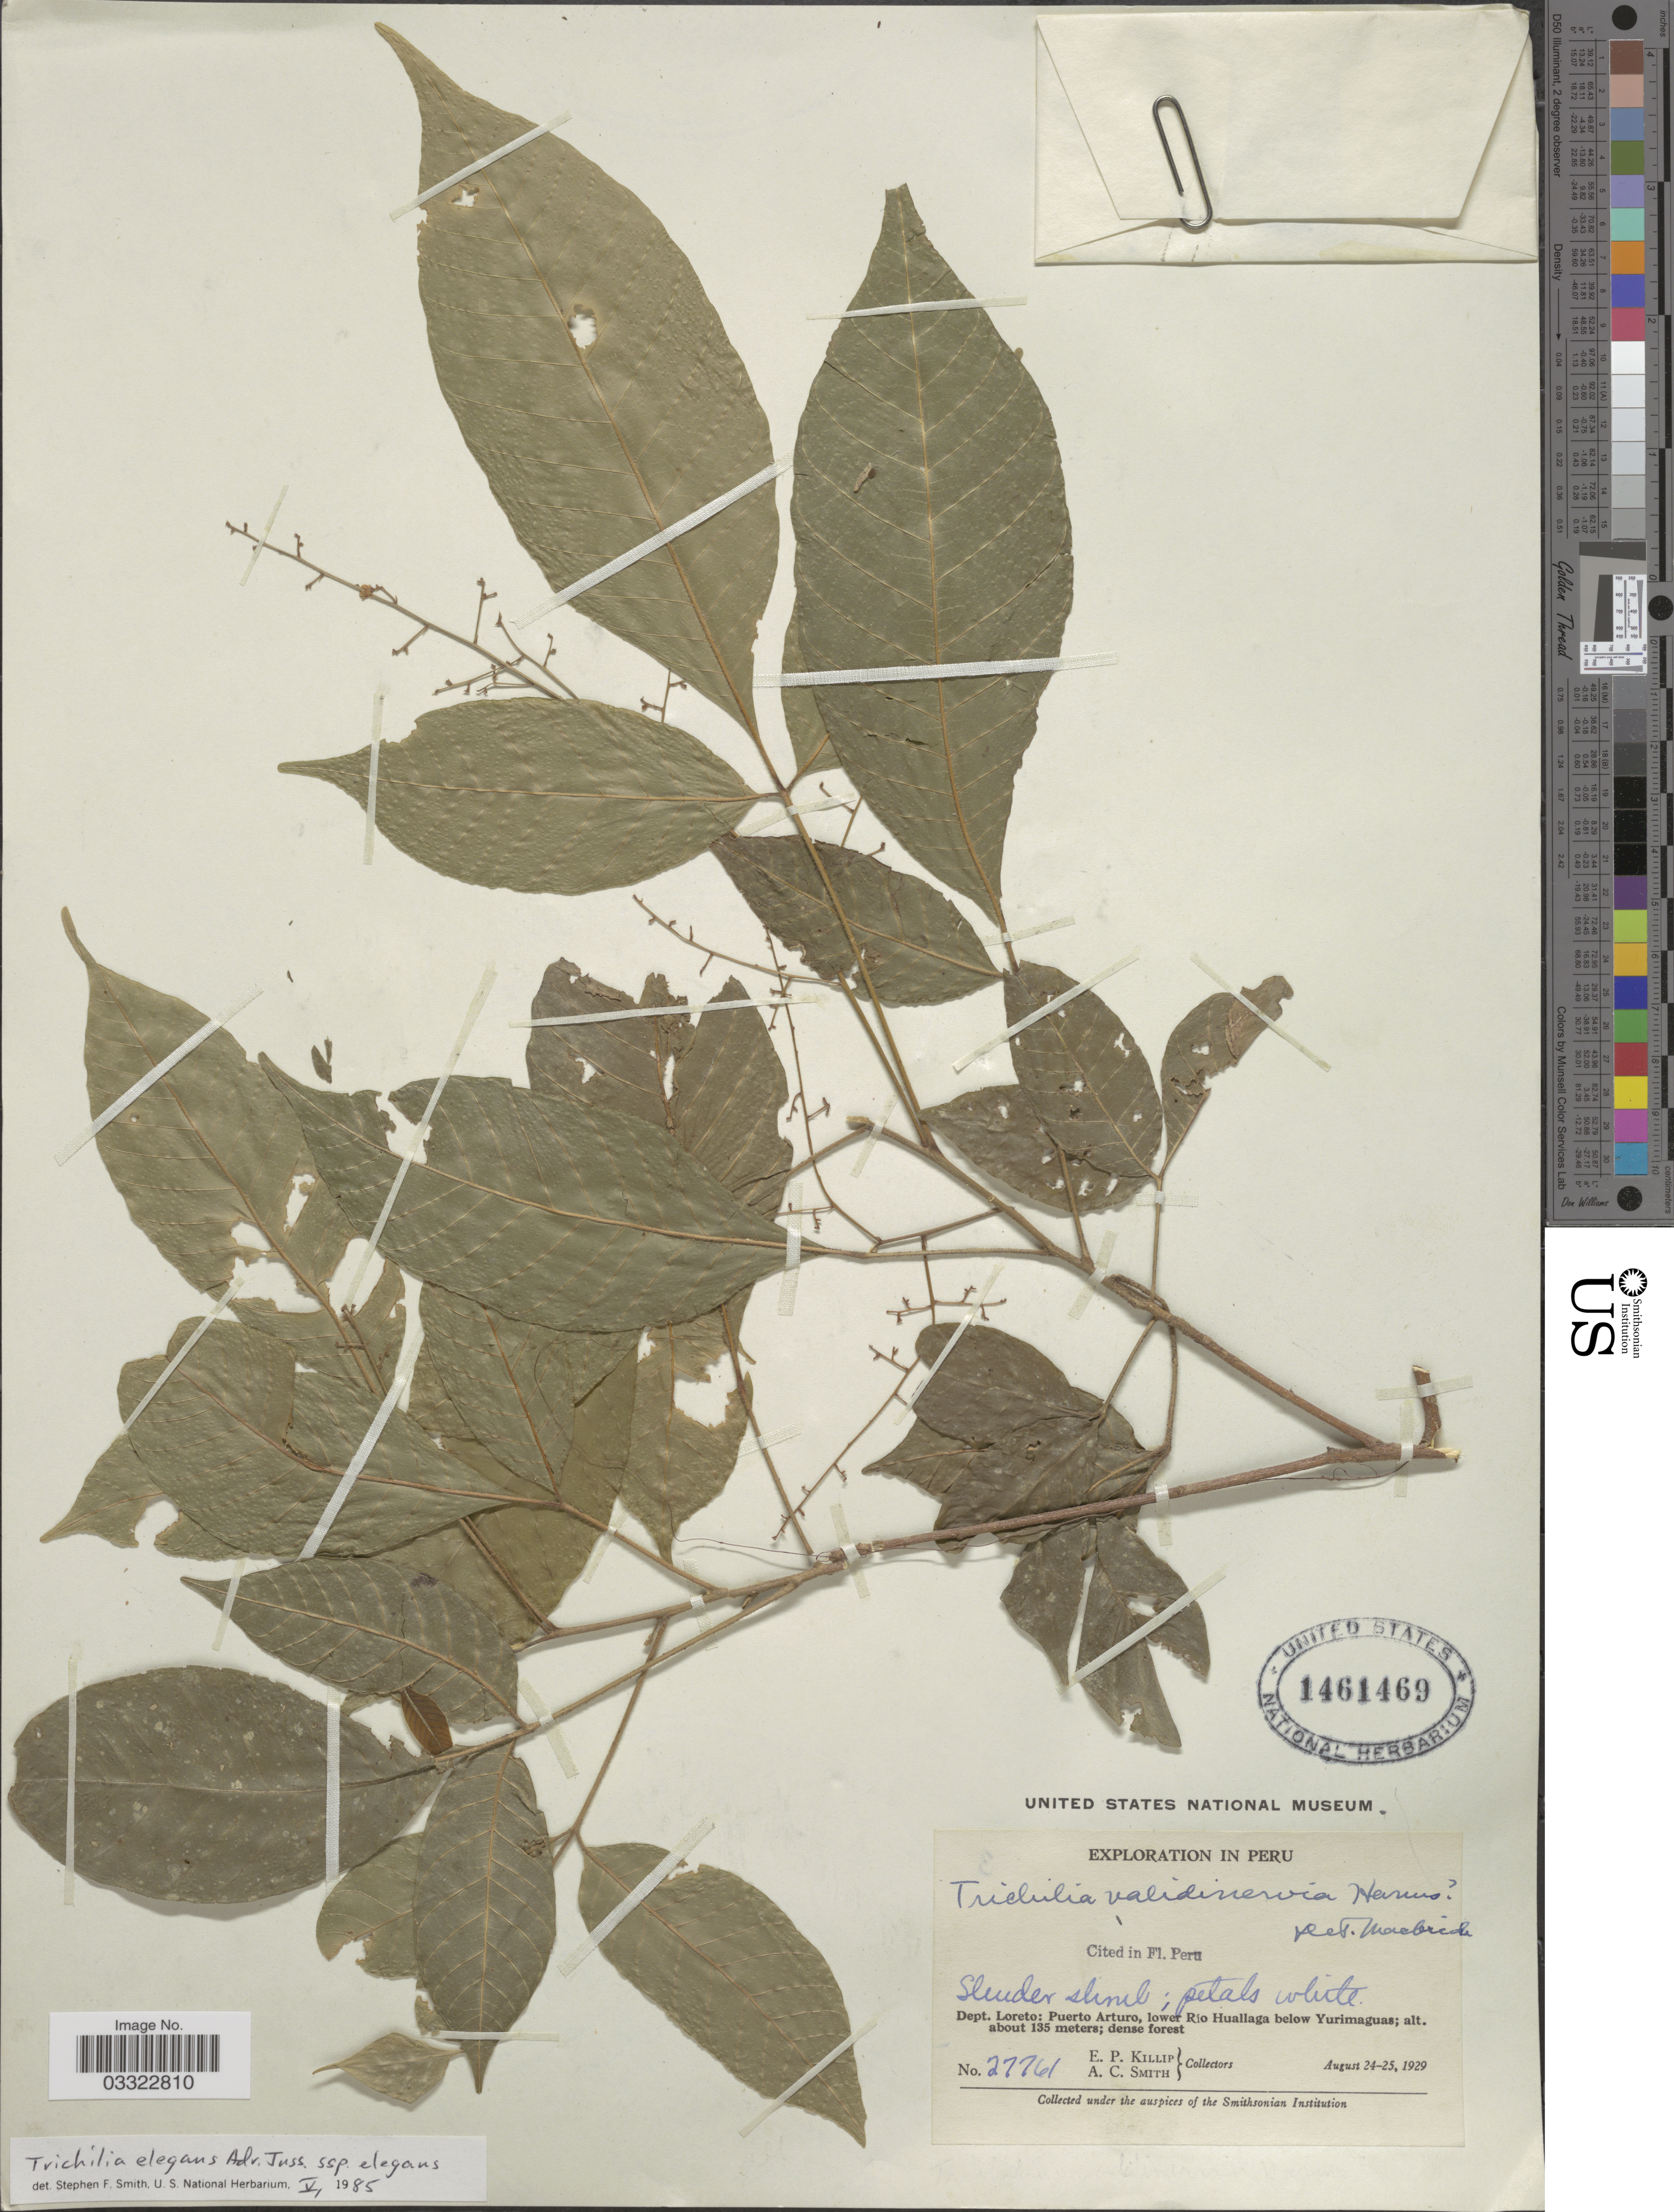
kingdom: Plantae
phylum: Tracheophyta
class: Magnoliopsida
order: Sapindales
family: Meliaceae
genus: Trichilia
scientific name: Trichilia elegans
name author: A. Juss.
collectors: E. P. Killip & A. C. Smith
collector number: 27761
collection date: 1929-08-24/1929-08-25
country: Peru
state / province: Loreto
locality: Dept. Loreto: Puerto Arturo, lower Río Huallaga below Yurimaguas.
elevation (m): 135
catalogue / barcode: US 1461469